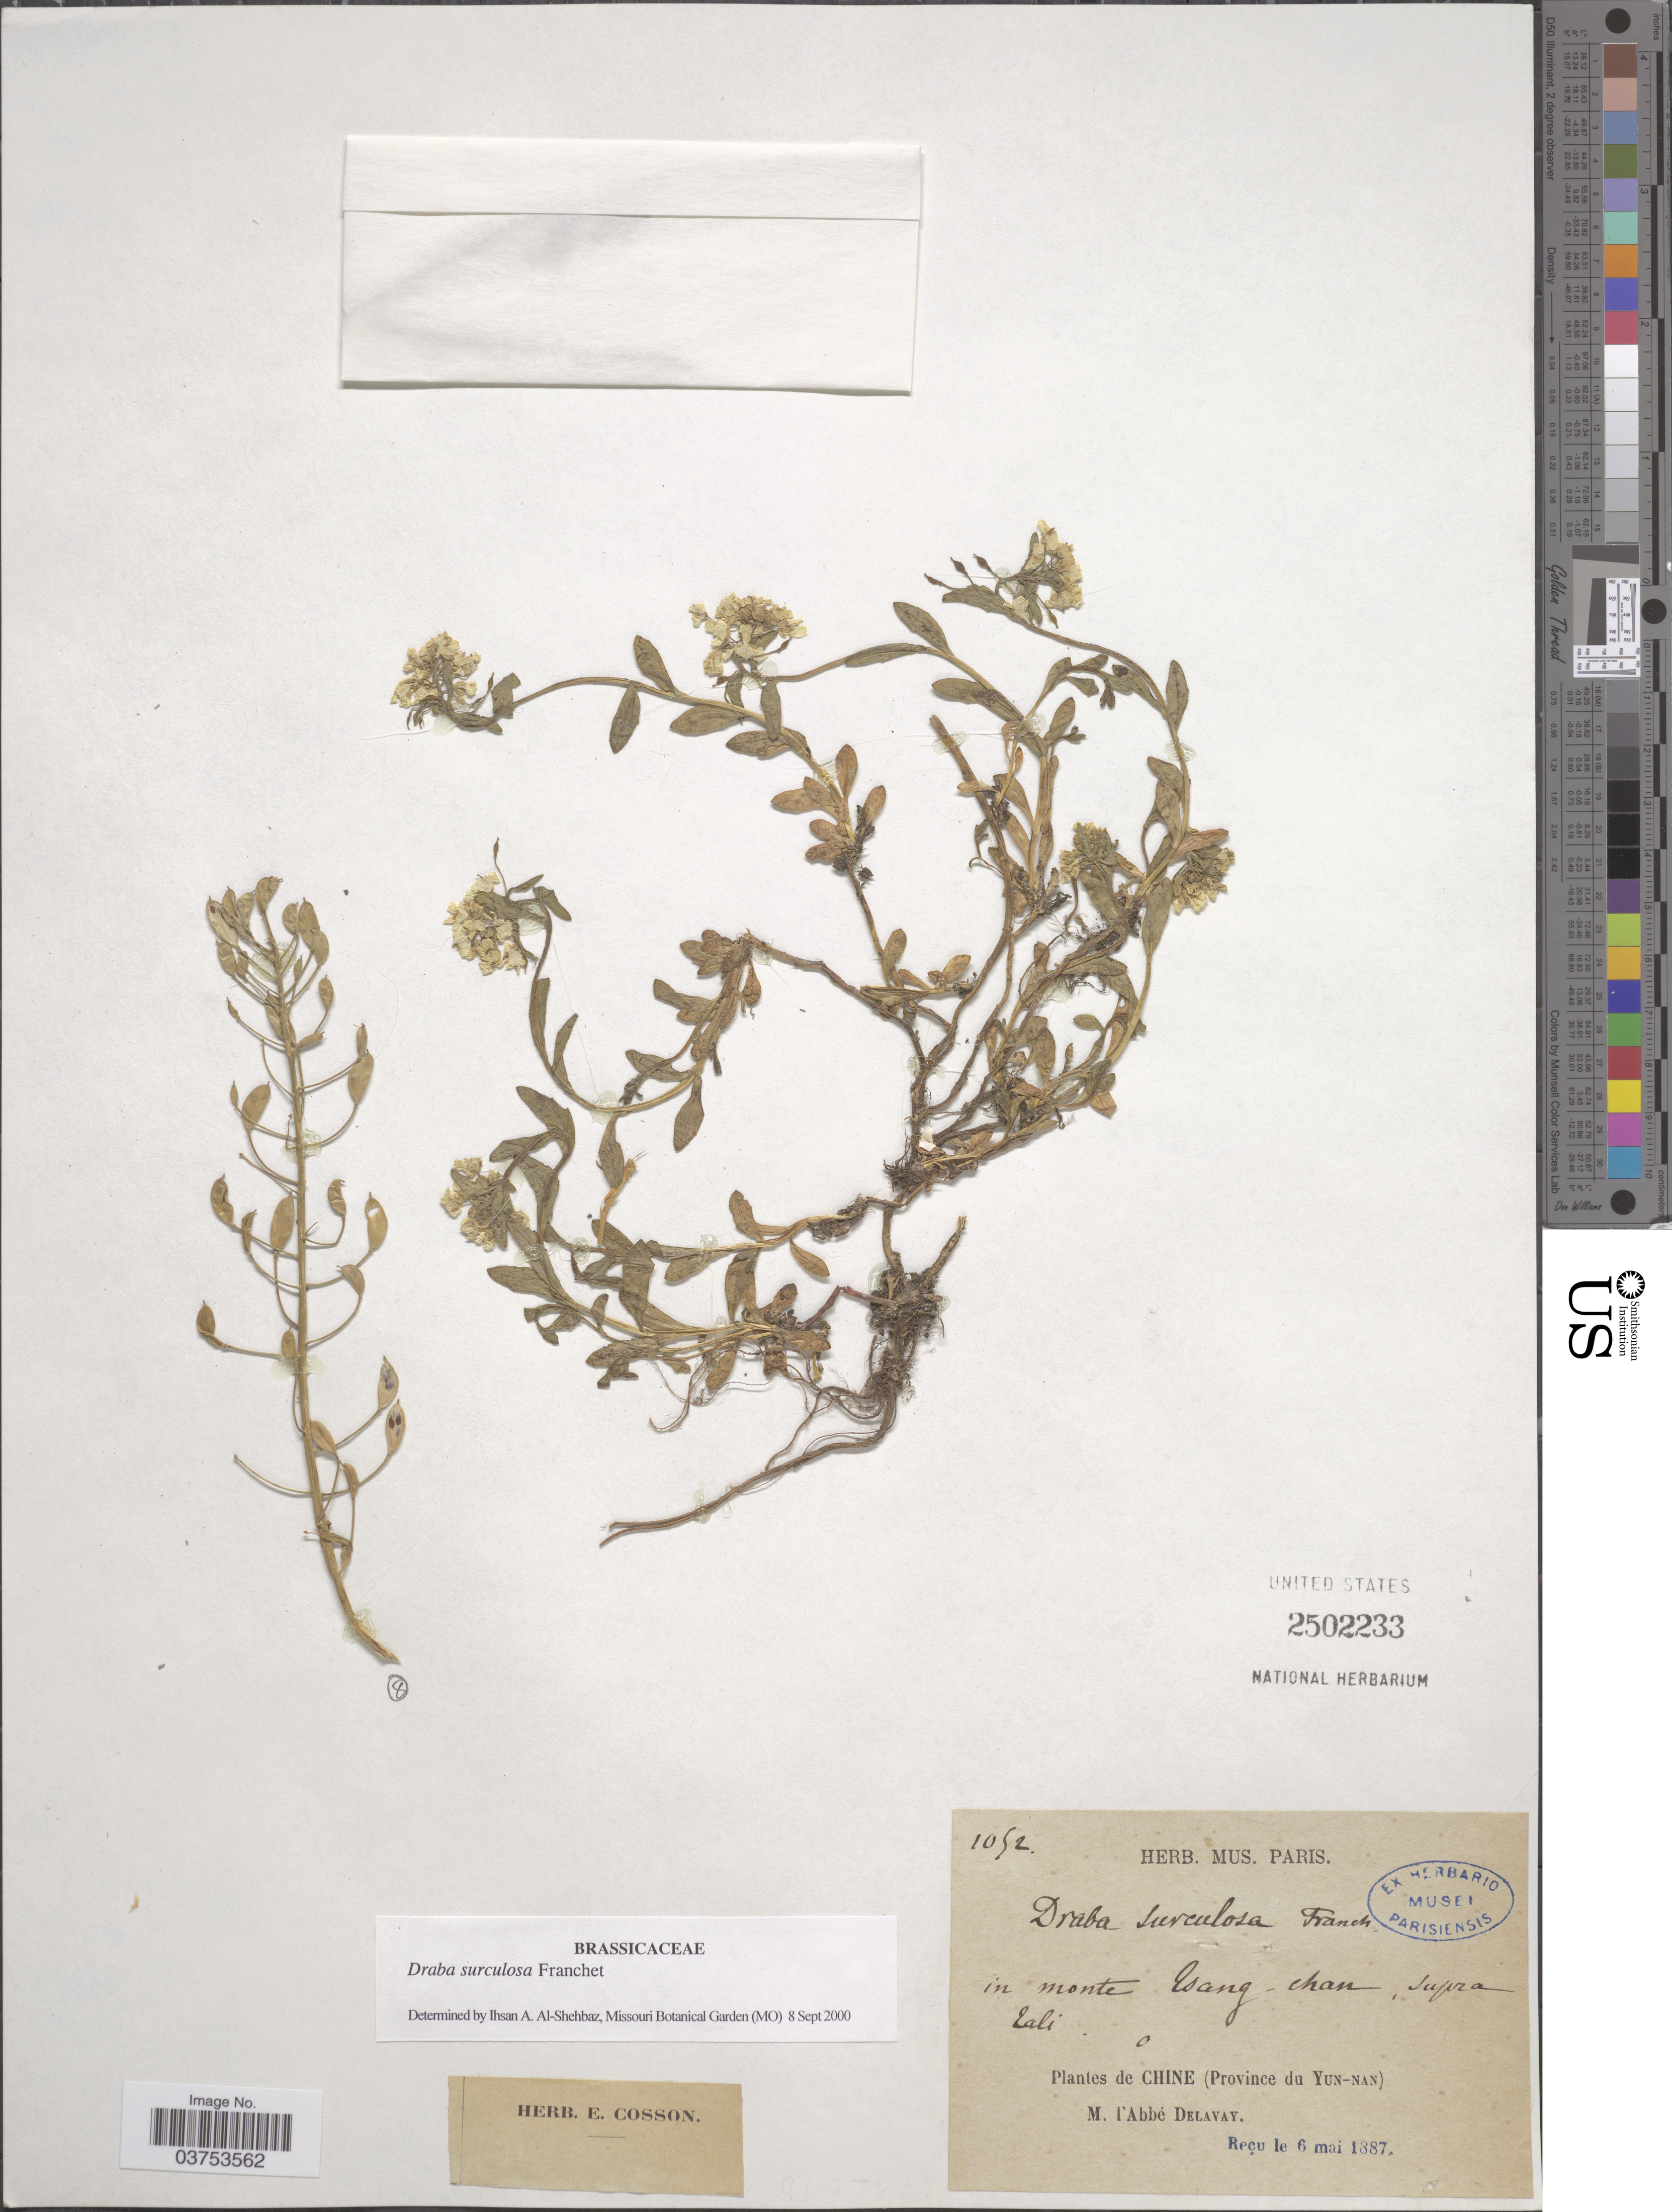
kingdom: Plantae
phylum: Tracheophyta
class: Magnoliopsida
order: Brassicales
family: Brassicaceae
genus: Draba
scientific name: Draba surculosa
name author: Franch.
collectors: P. Delavay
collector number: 1092*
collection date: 1887-05-06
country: China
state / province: Yunnan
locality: In monte Tsang-chan, supra Tali. (Province du Yun-nan).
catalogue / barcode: US 2502233